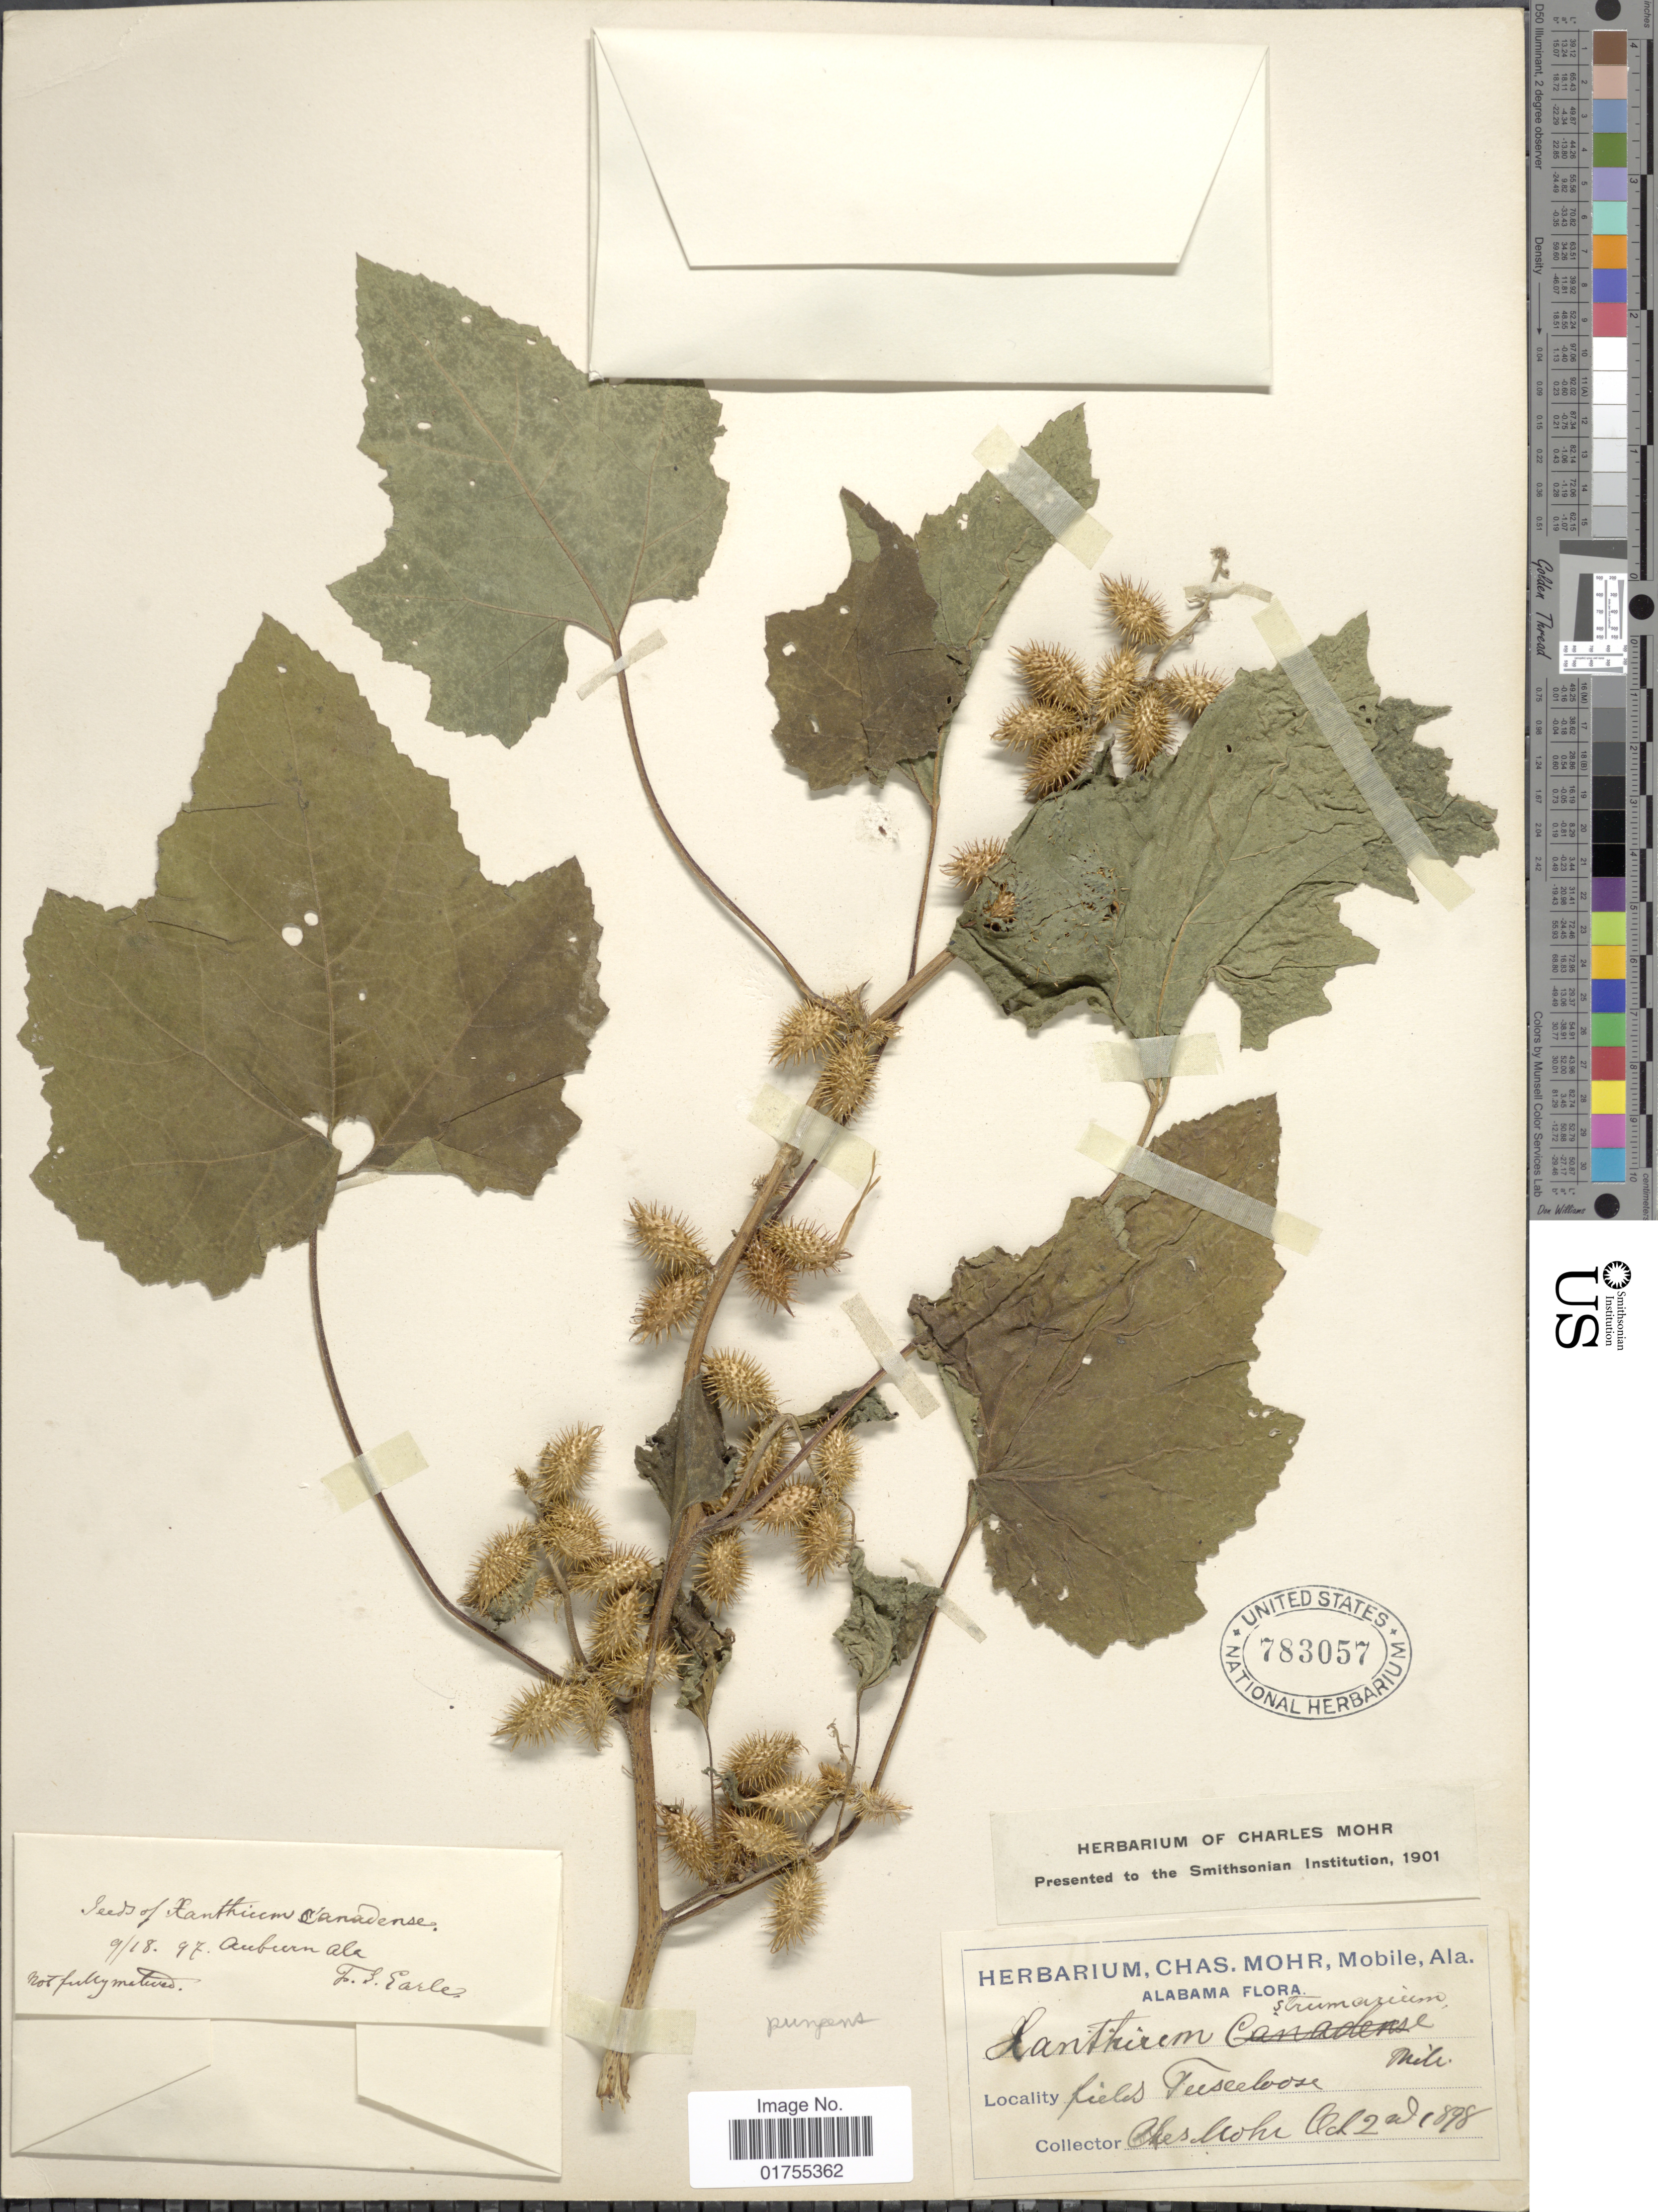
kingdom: Plantae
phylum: Tracheophyta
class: Magnoliopsida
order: Asterales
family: Asteraceae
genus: Xanthium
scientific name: Xanthium strumarium var. glabratum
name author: Mill.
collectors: F. S. Earle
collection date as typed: Transcribed d/m/y: 18/9/97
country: United States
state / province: Alabama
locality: Auburn, Ala.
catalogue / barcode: US 783057-2